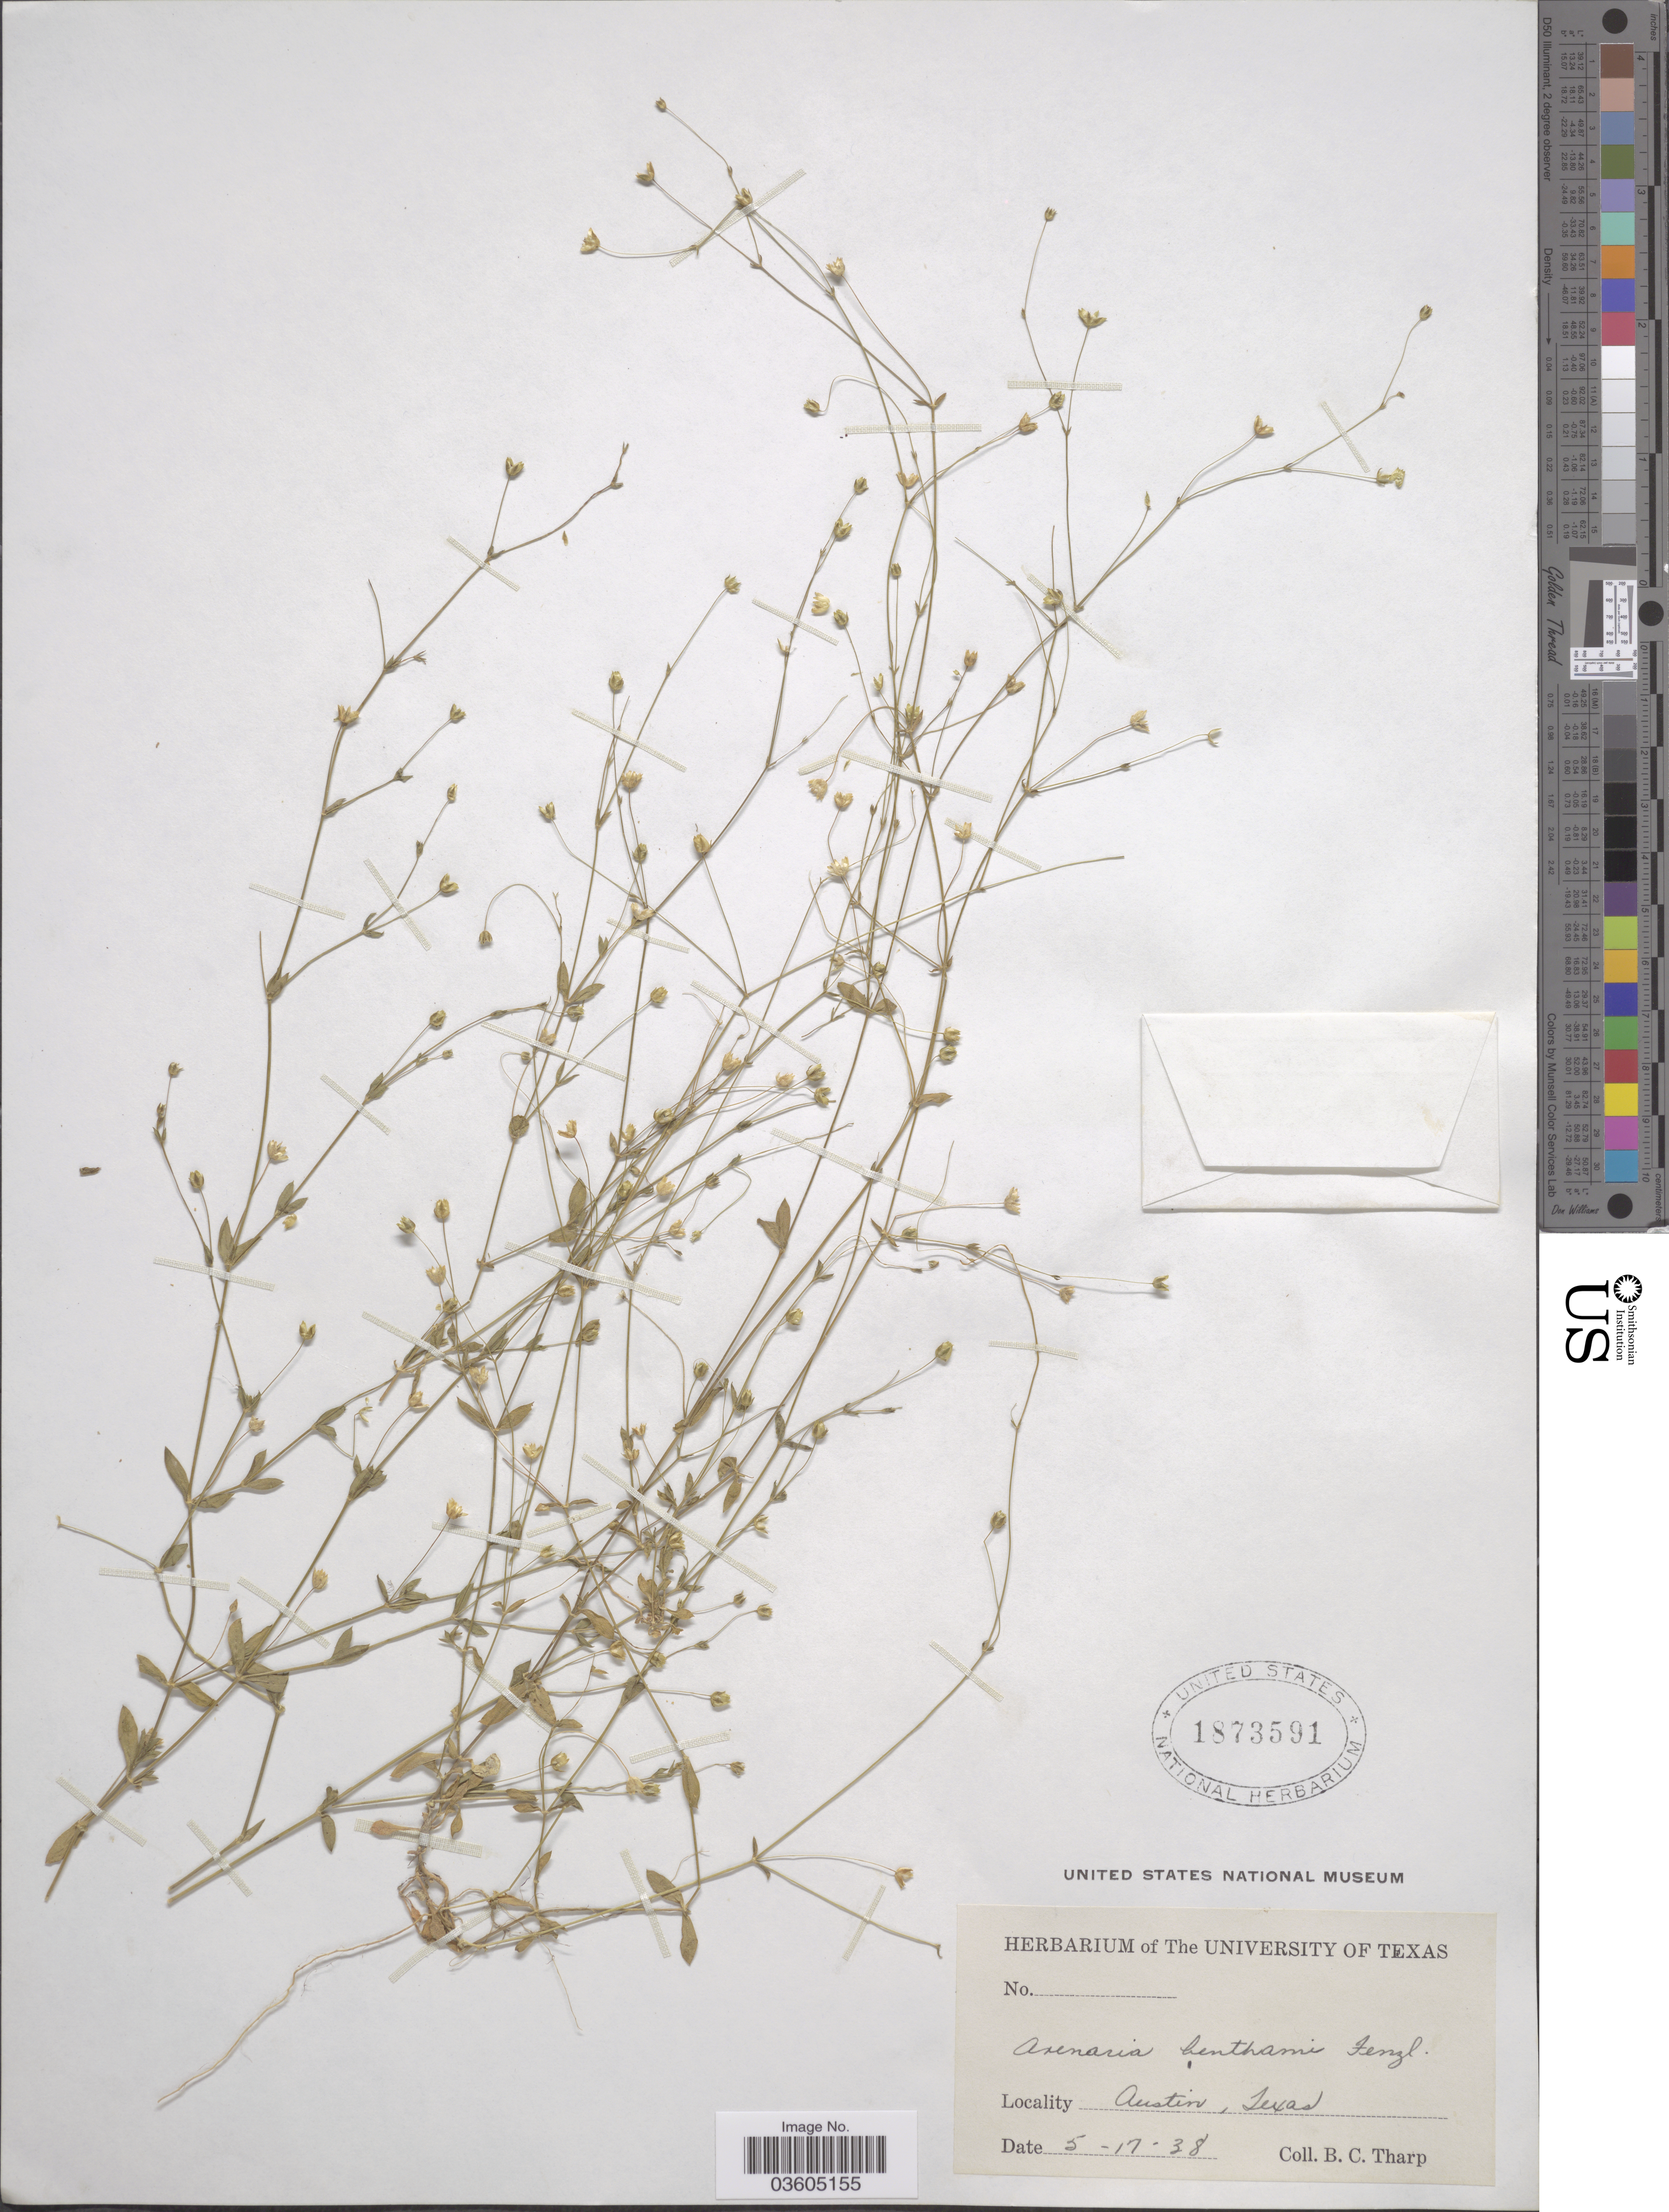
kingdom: Plantae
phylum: Tracheophyta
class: Magnoliopsida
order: Caryophyllales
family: Caryophyllaceae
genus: Arenaria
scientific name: Arenaria benthamii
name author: Fenzl ex Torr. & A. Gray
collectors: B. C. Tharp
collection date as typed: Transcribed d/m/y: 17/5/38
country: United States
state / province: Texas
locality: Austin.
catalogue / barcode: US 1873591